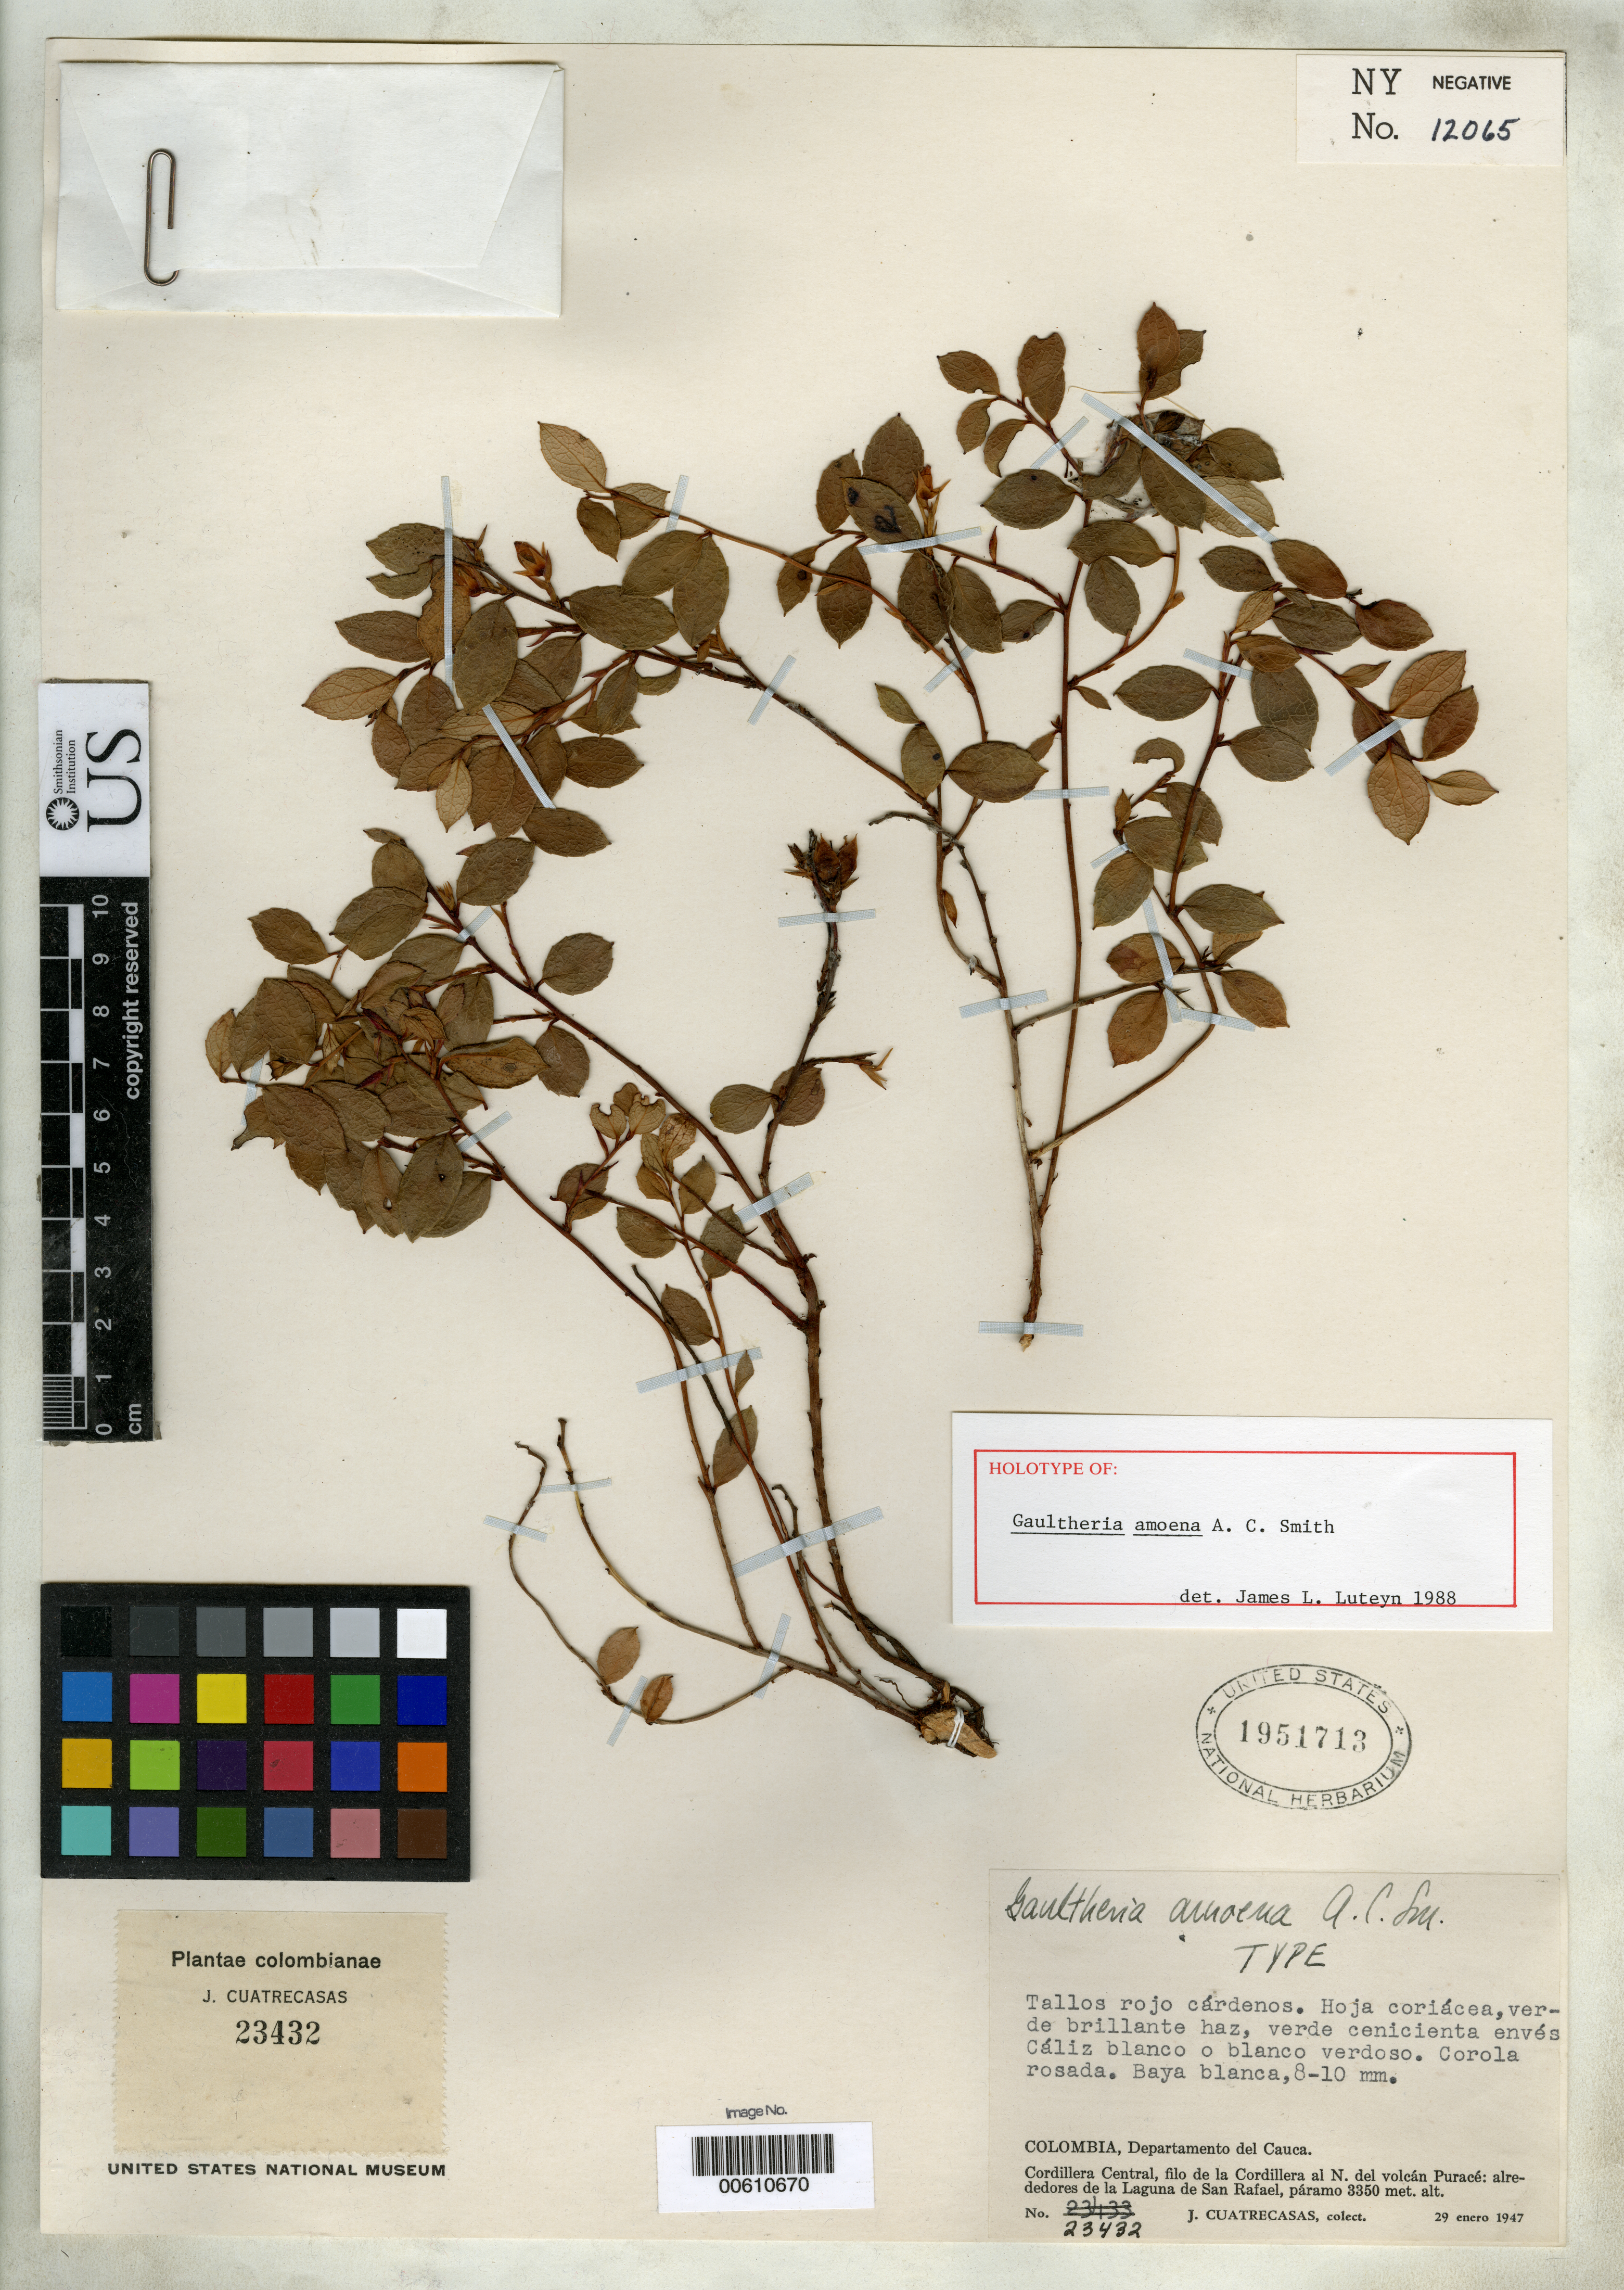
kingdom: Plantae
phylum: Tracheophyta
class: Magnoliopsida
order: Ericales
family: Ericaceae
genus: Gaultheria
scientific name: Gaultheria amoena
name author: A.C. Sm.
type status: Holotype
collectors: J. Cuatrecasas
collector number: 23432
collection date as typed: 29 Jan 1947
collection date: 1947-01-29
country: Colombia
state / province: Cauca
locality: Vicinity of Laguna de San Rafael, crest of Central Cordillera, N of Volcan Purace.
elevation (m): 3350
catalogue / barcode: US 1951713